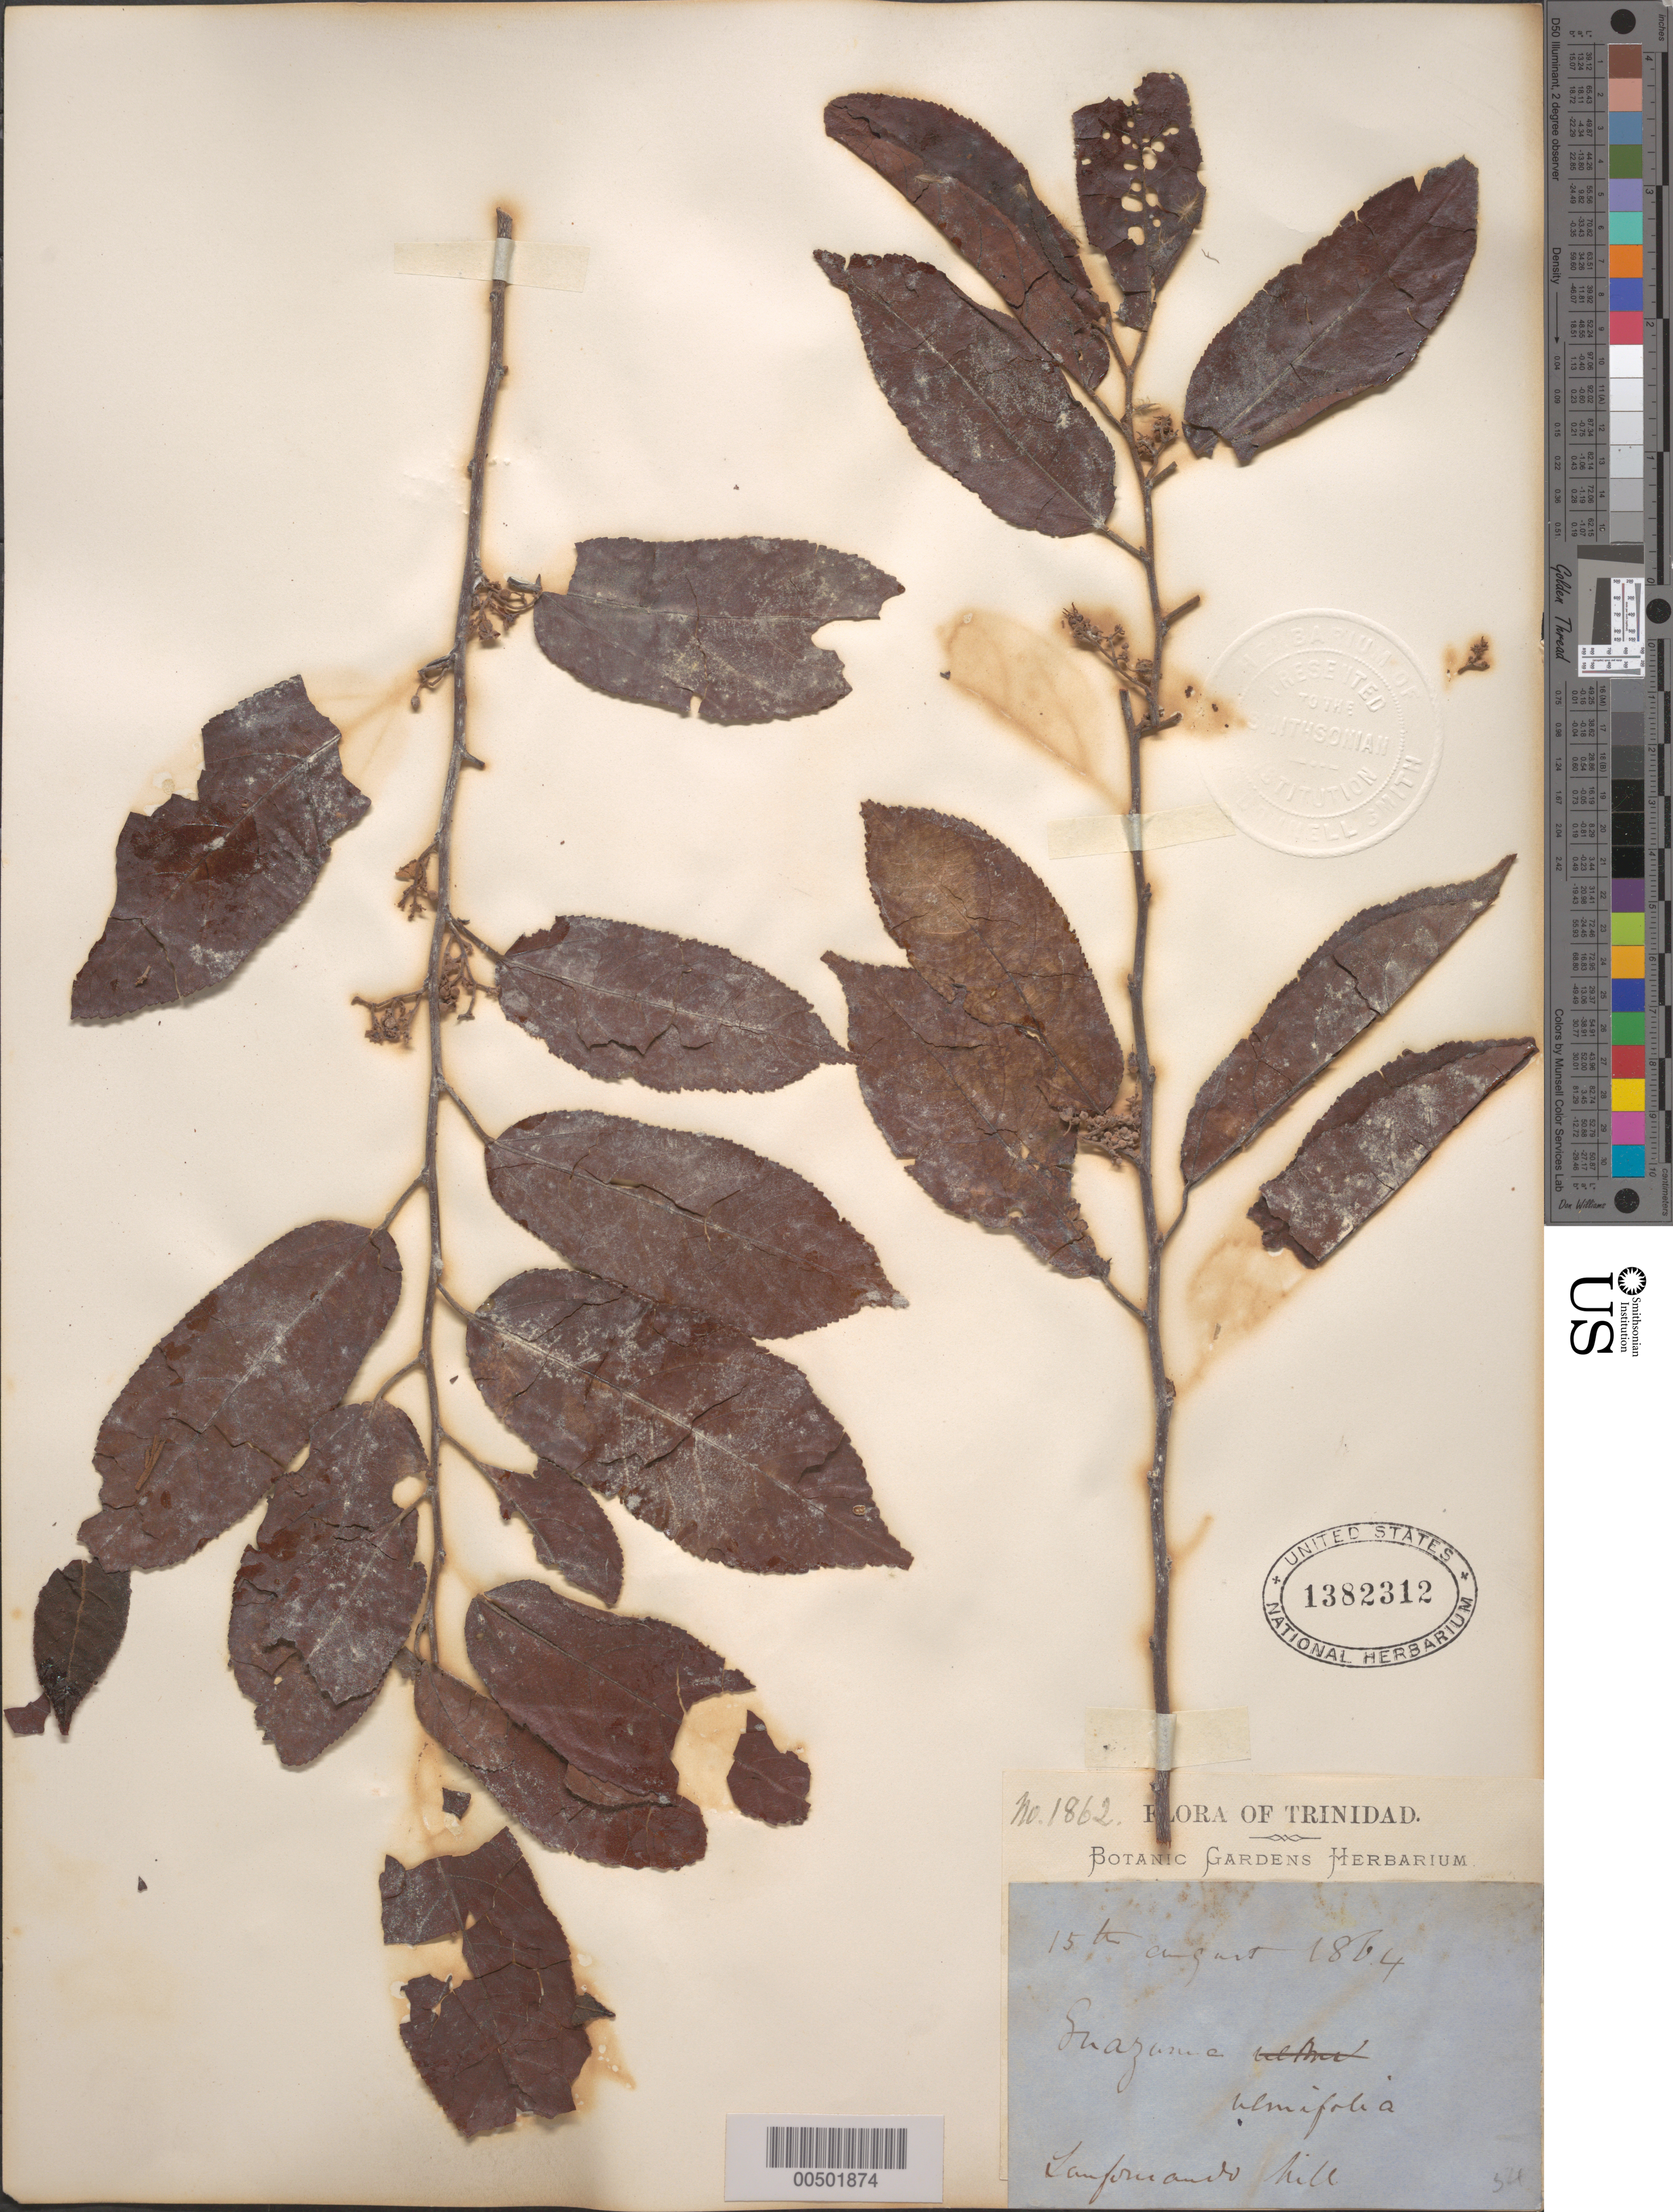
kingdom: Plantae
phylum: Tracheophyta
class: Magnoliopsida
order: Malvales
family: Malvaceae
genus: Guazuma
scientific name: Guazuma ulmifolia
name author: Lam.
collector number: Fl. Trinidad 1862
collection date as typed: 15 Aug 1864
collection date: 1864-08-15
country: Trinidad and Tobago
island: Trinidad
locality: Lamfomando (?) Hill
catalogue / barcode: US 1382312